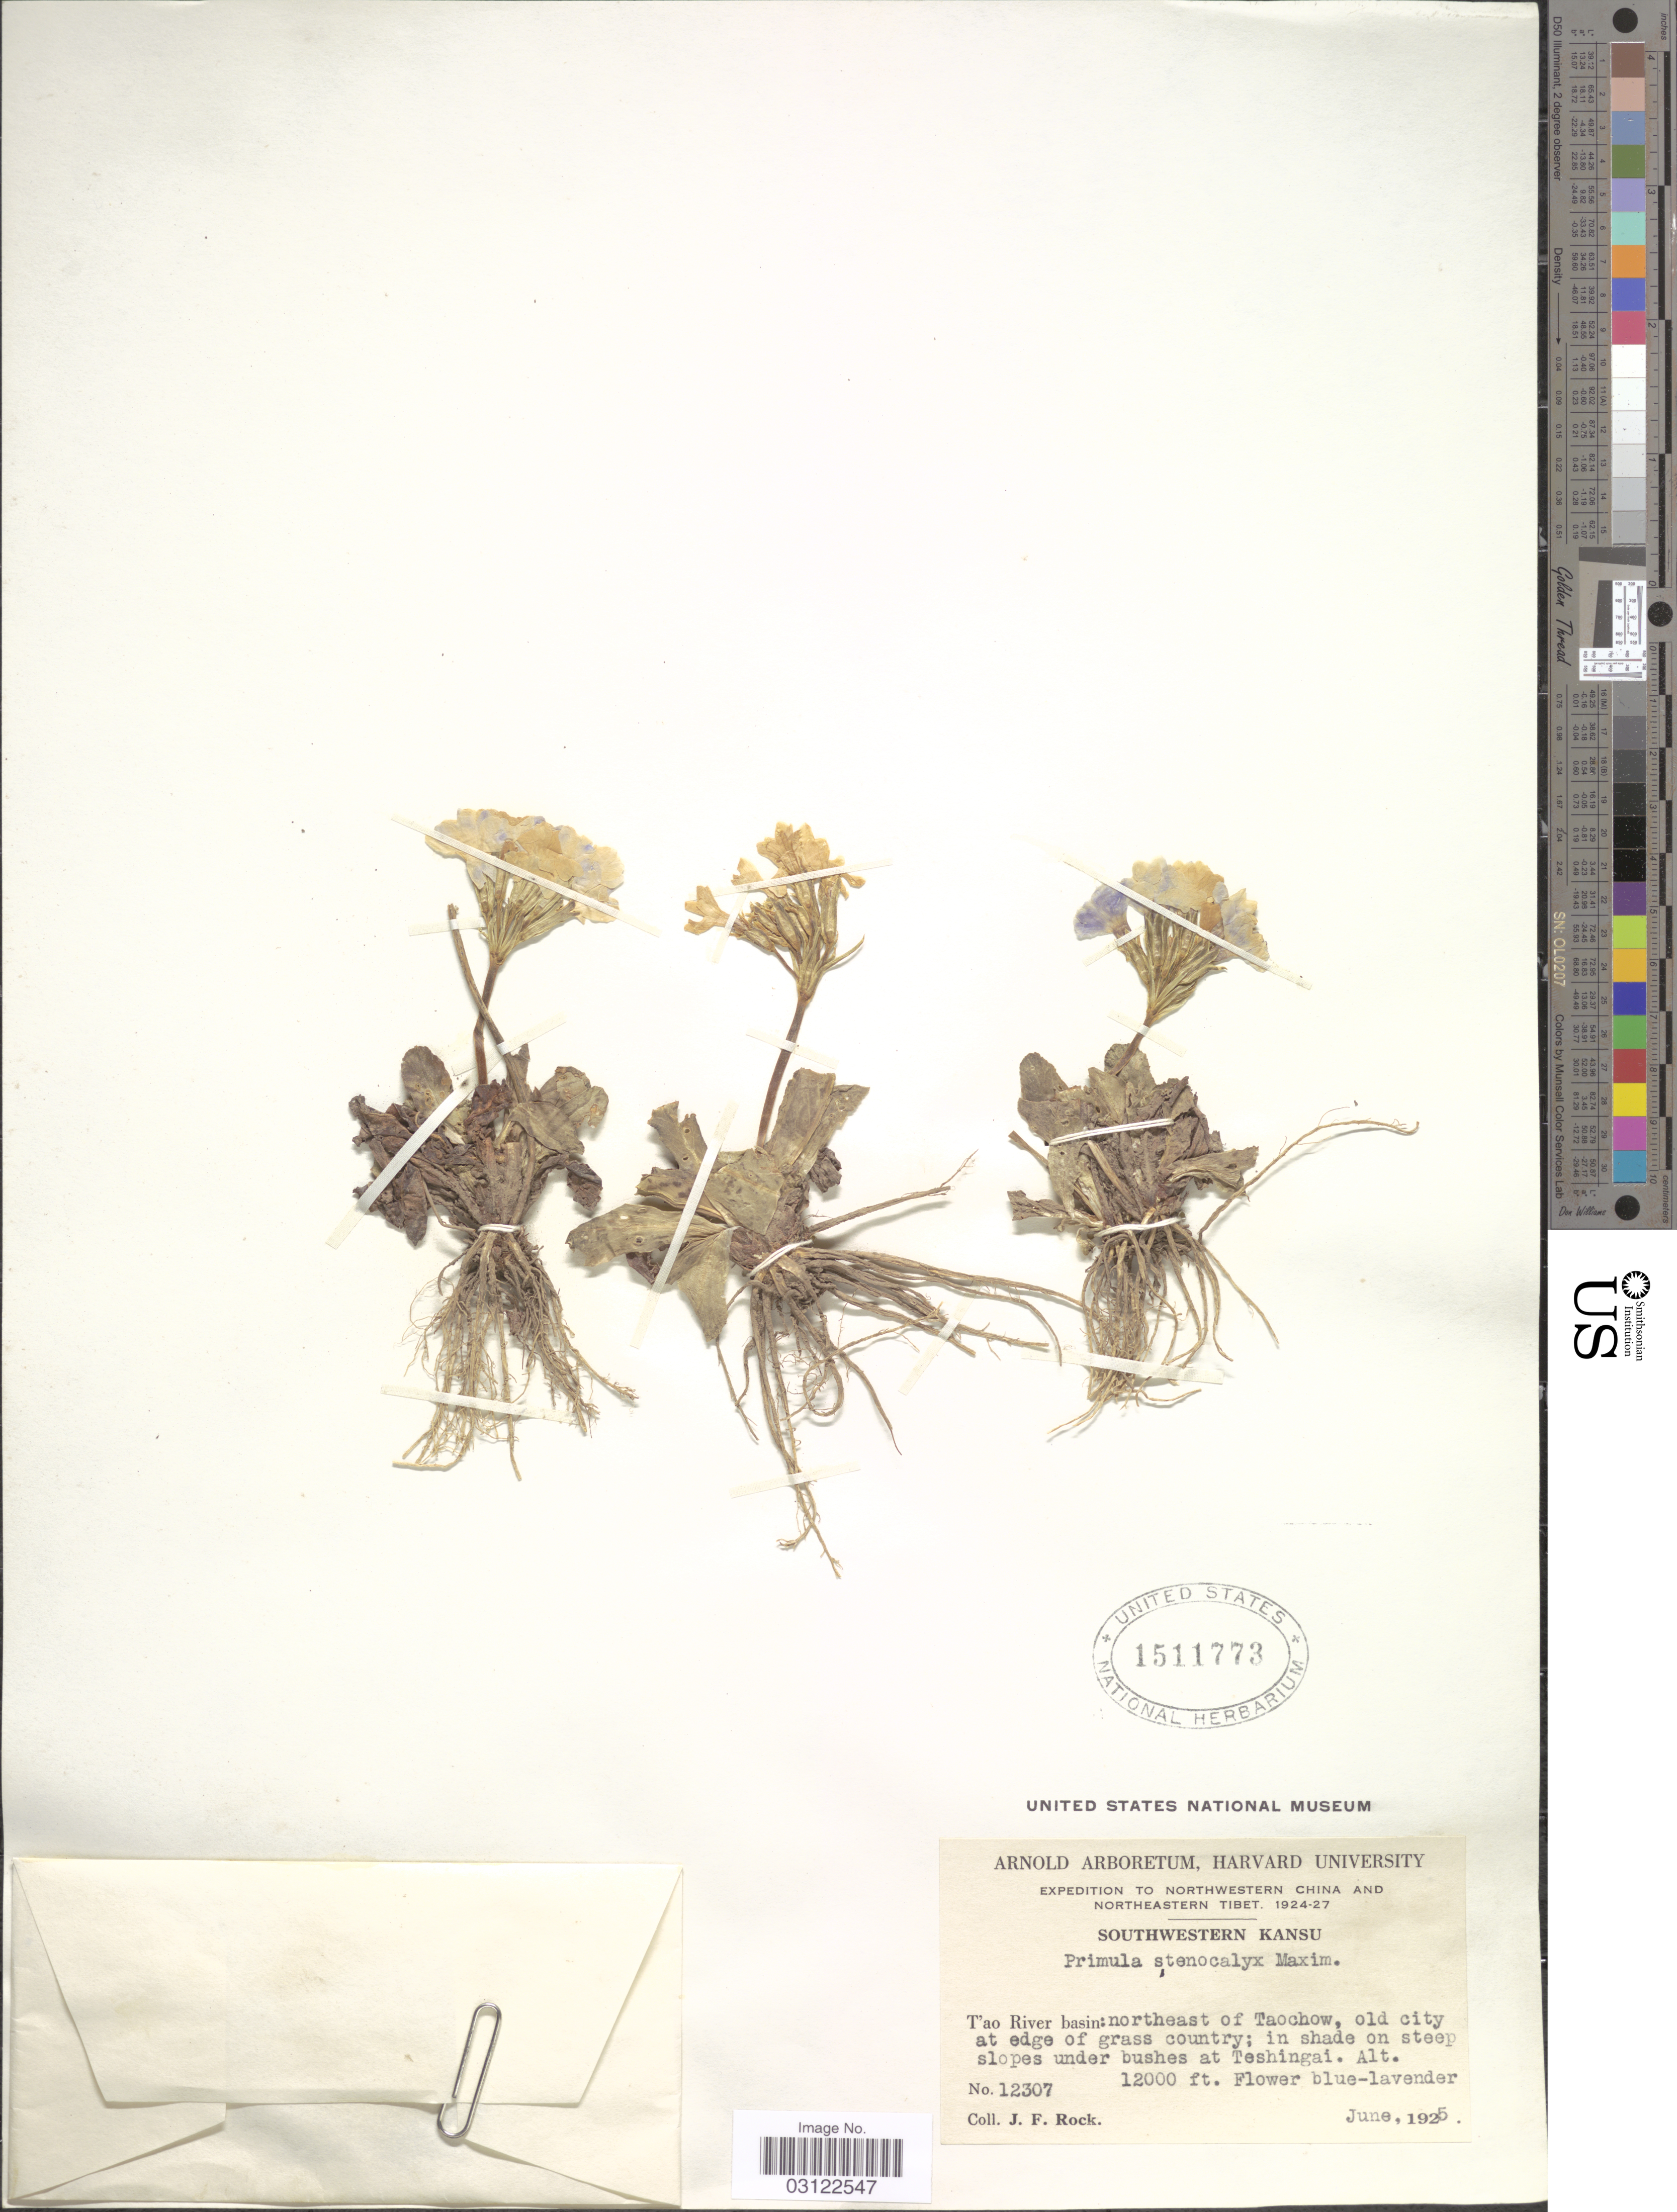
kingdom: Plantae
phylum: Tracheophyta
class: Magnoliopsida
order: Ericales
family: Primulaceae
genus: Primula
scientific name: Primula stenocalyx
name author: Maxim.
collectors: J. Rock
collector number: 12307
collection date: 1925-06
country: China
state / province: Gansu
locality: Northwestern China and Northeastern Tibet. Southwestern Kansu. T'ao River basin: northeast of Taochow, old city at edge of grass country; in shade on steep slopes under bushes at Teshingai.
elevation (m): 3658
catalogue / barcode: US 1511773